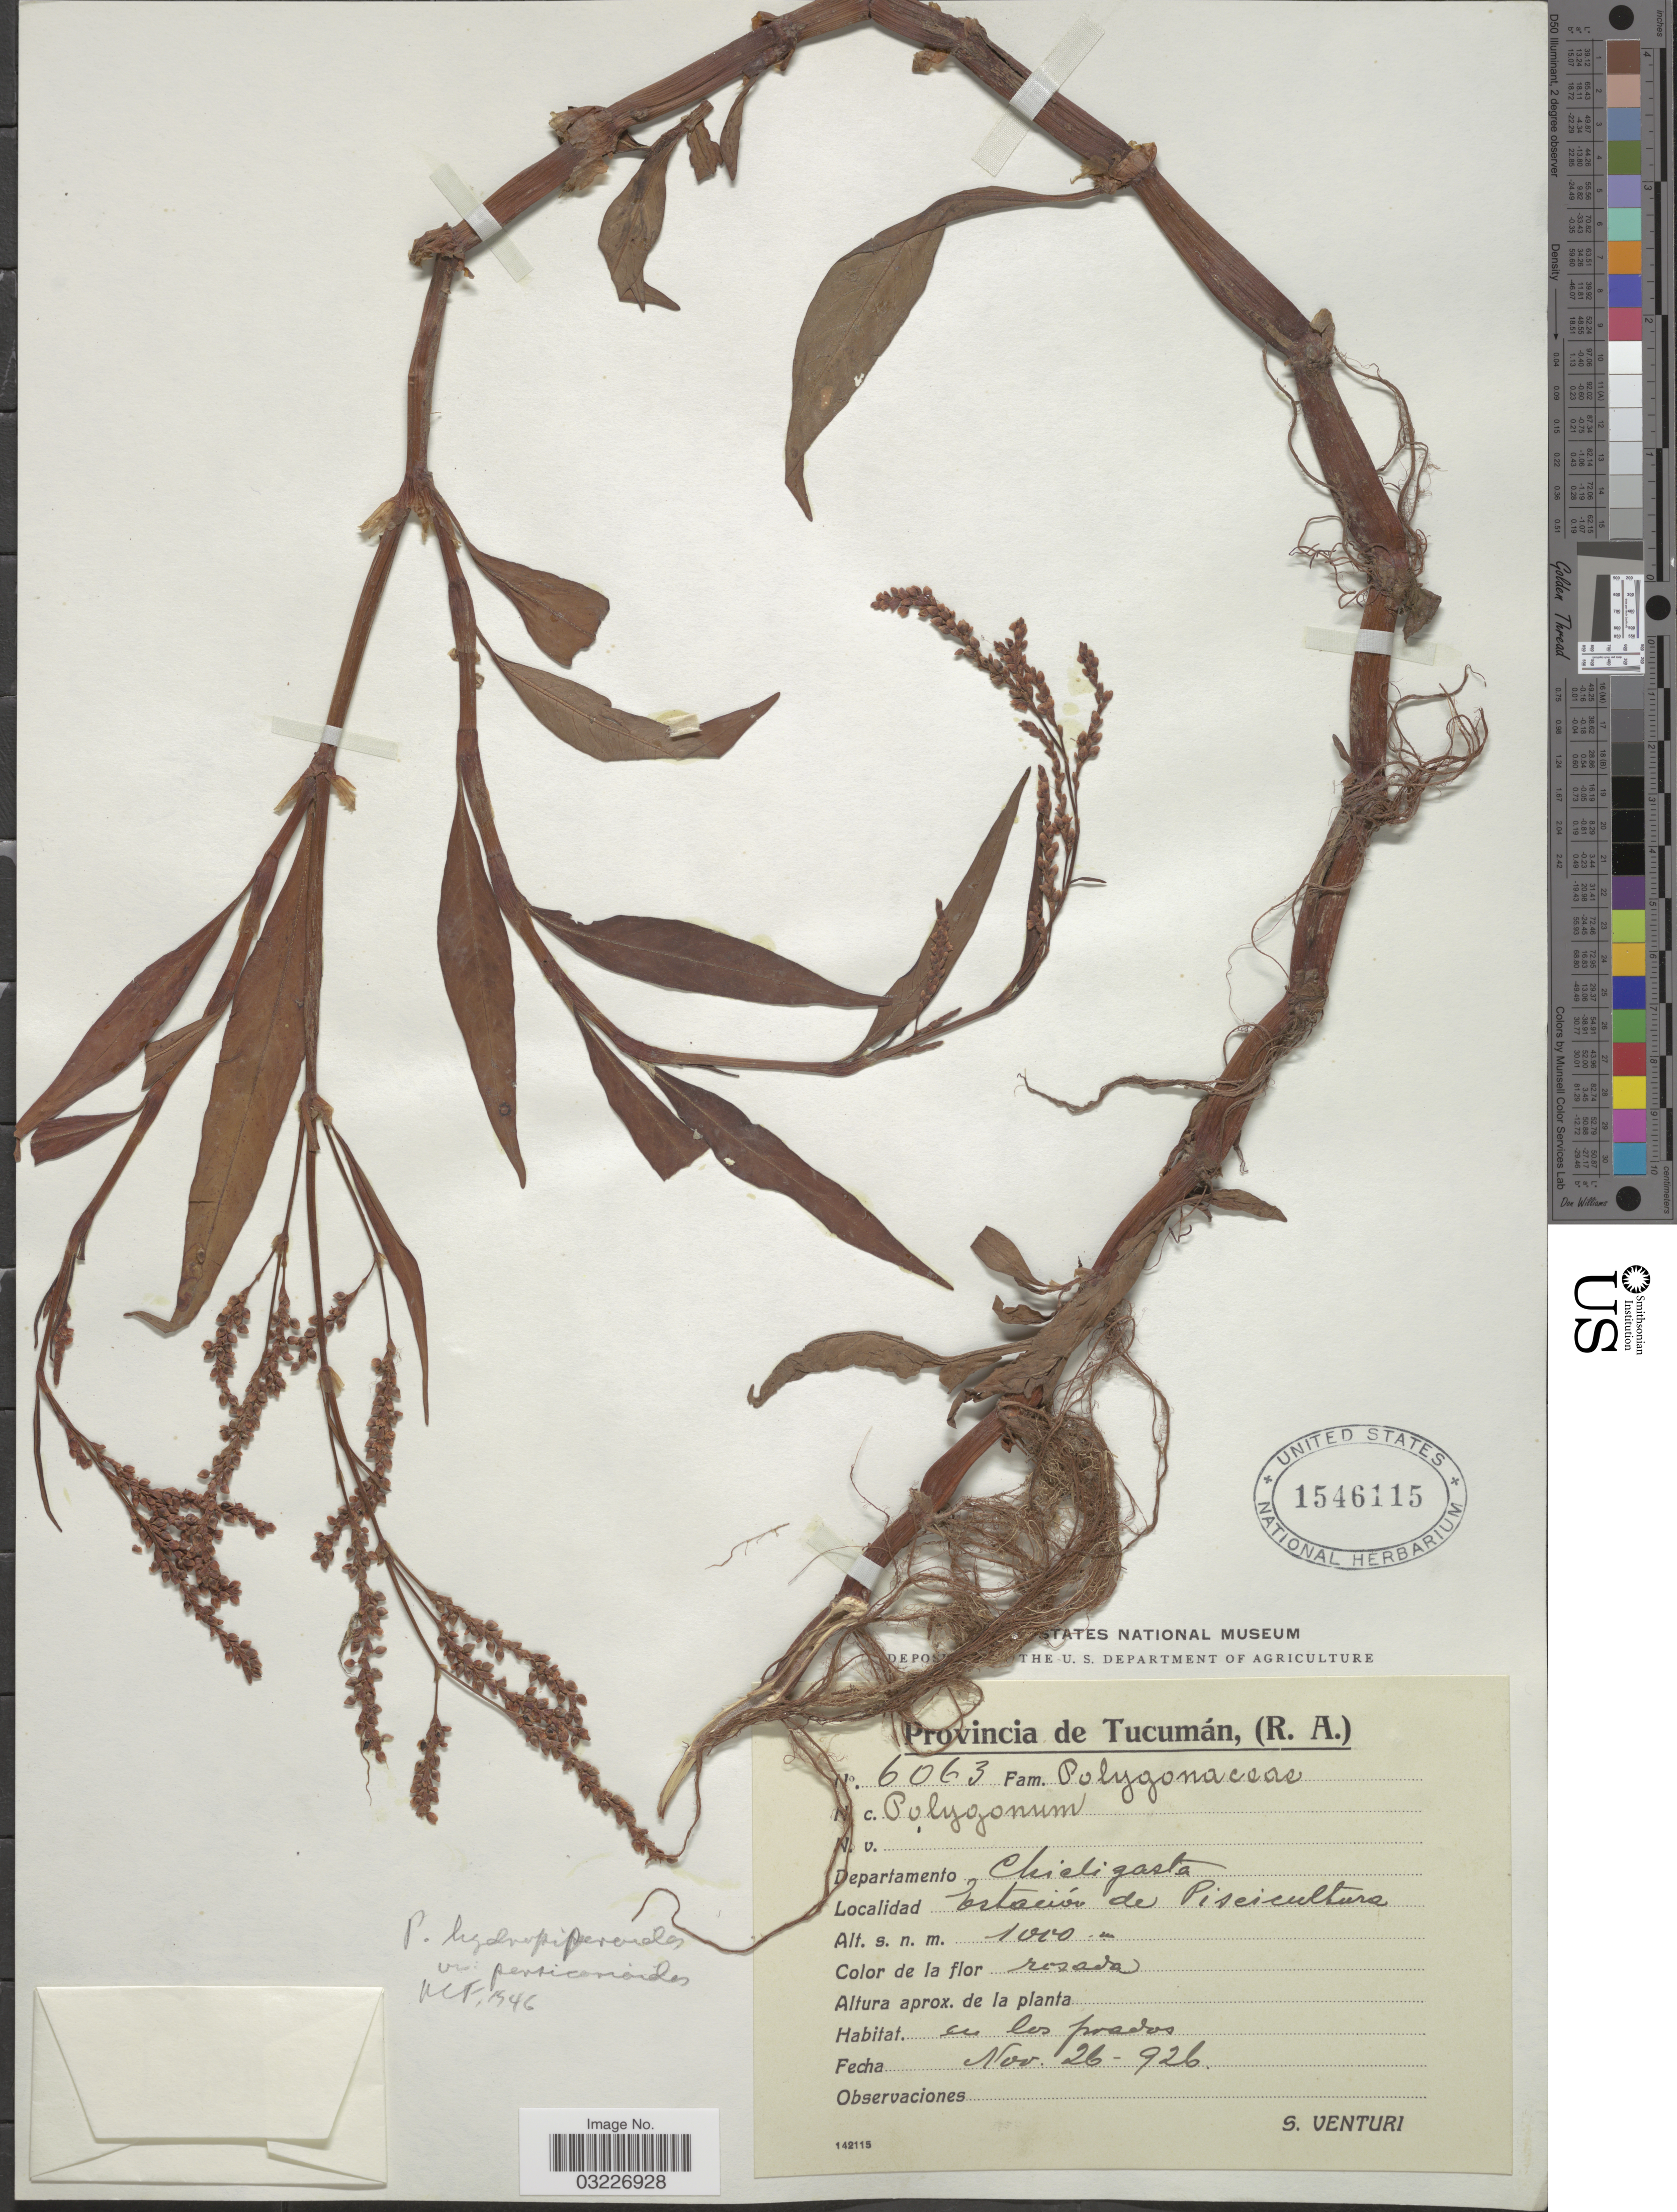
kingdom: Plantae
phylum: Tracheophyta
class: Magnoliopsida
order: Caryophyllales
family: Polygonaceae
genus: Polygonum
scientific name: Polygonum hydropiperoides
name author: Michx.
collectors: S. Venturi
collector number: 6063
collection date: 1926-11-26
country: Argentina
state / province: Tucuman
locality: Departamento Chicligasta, Estación de Piscicultura.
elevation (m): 1000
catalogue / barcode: US 1546115